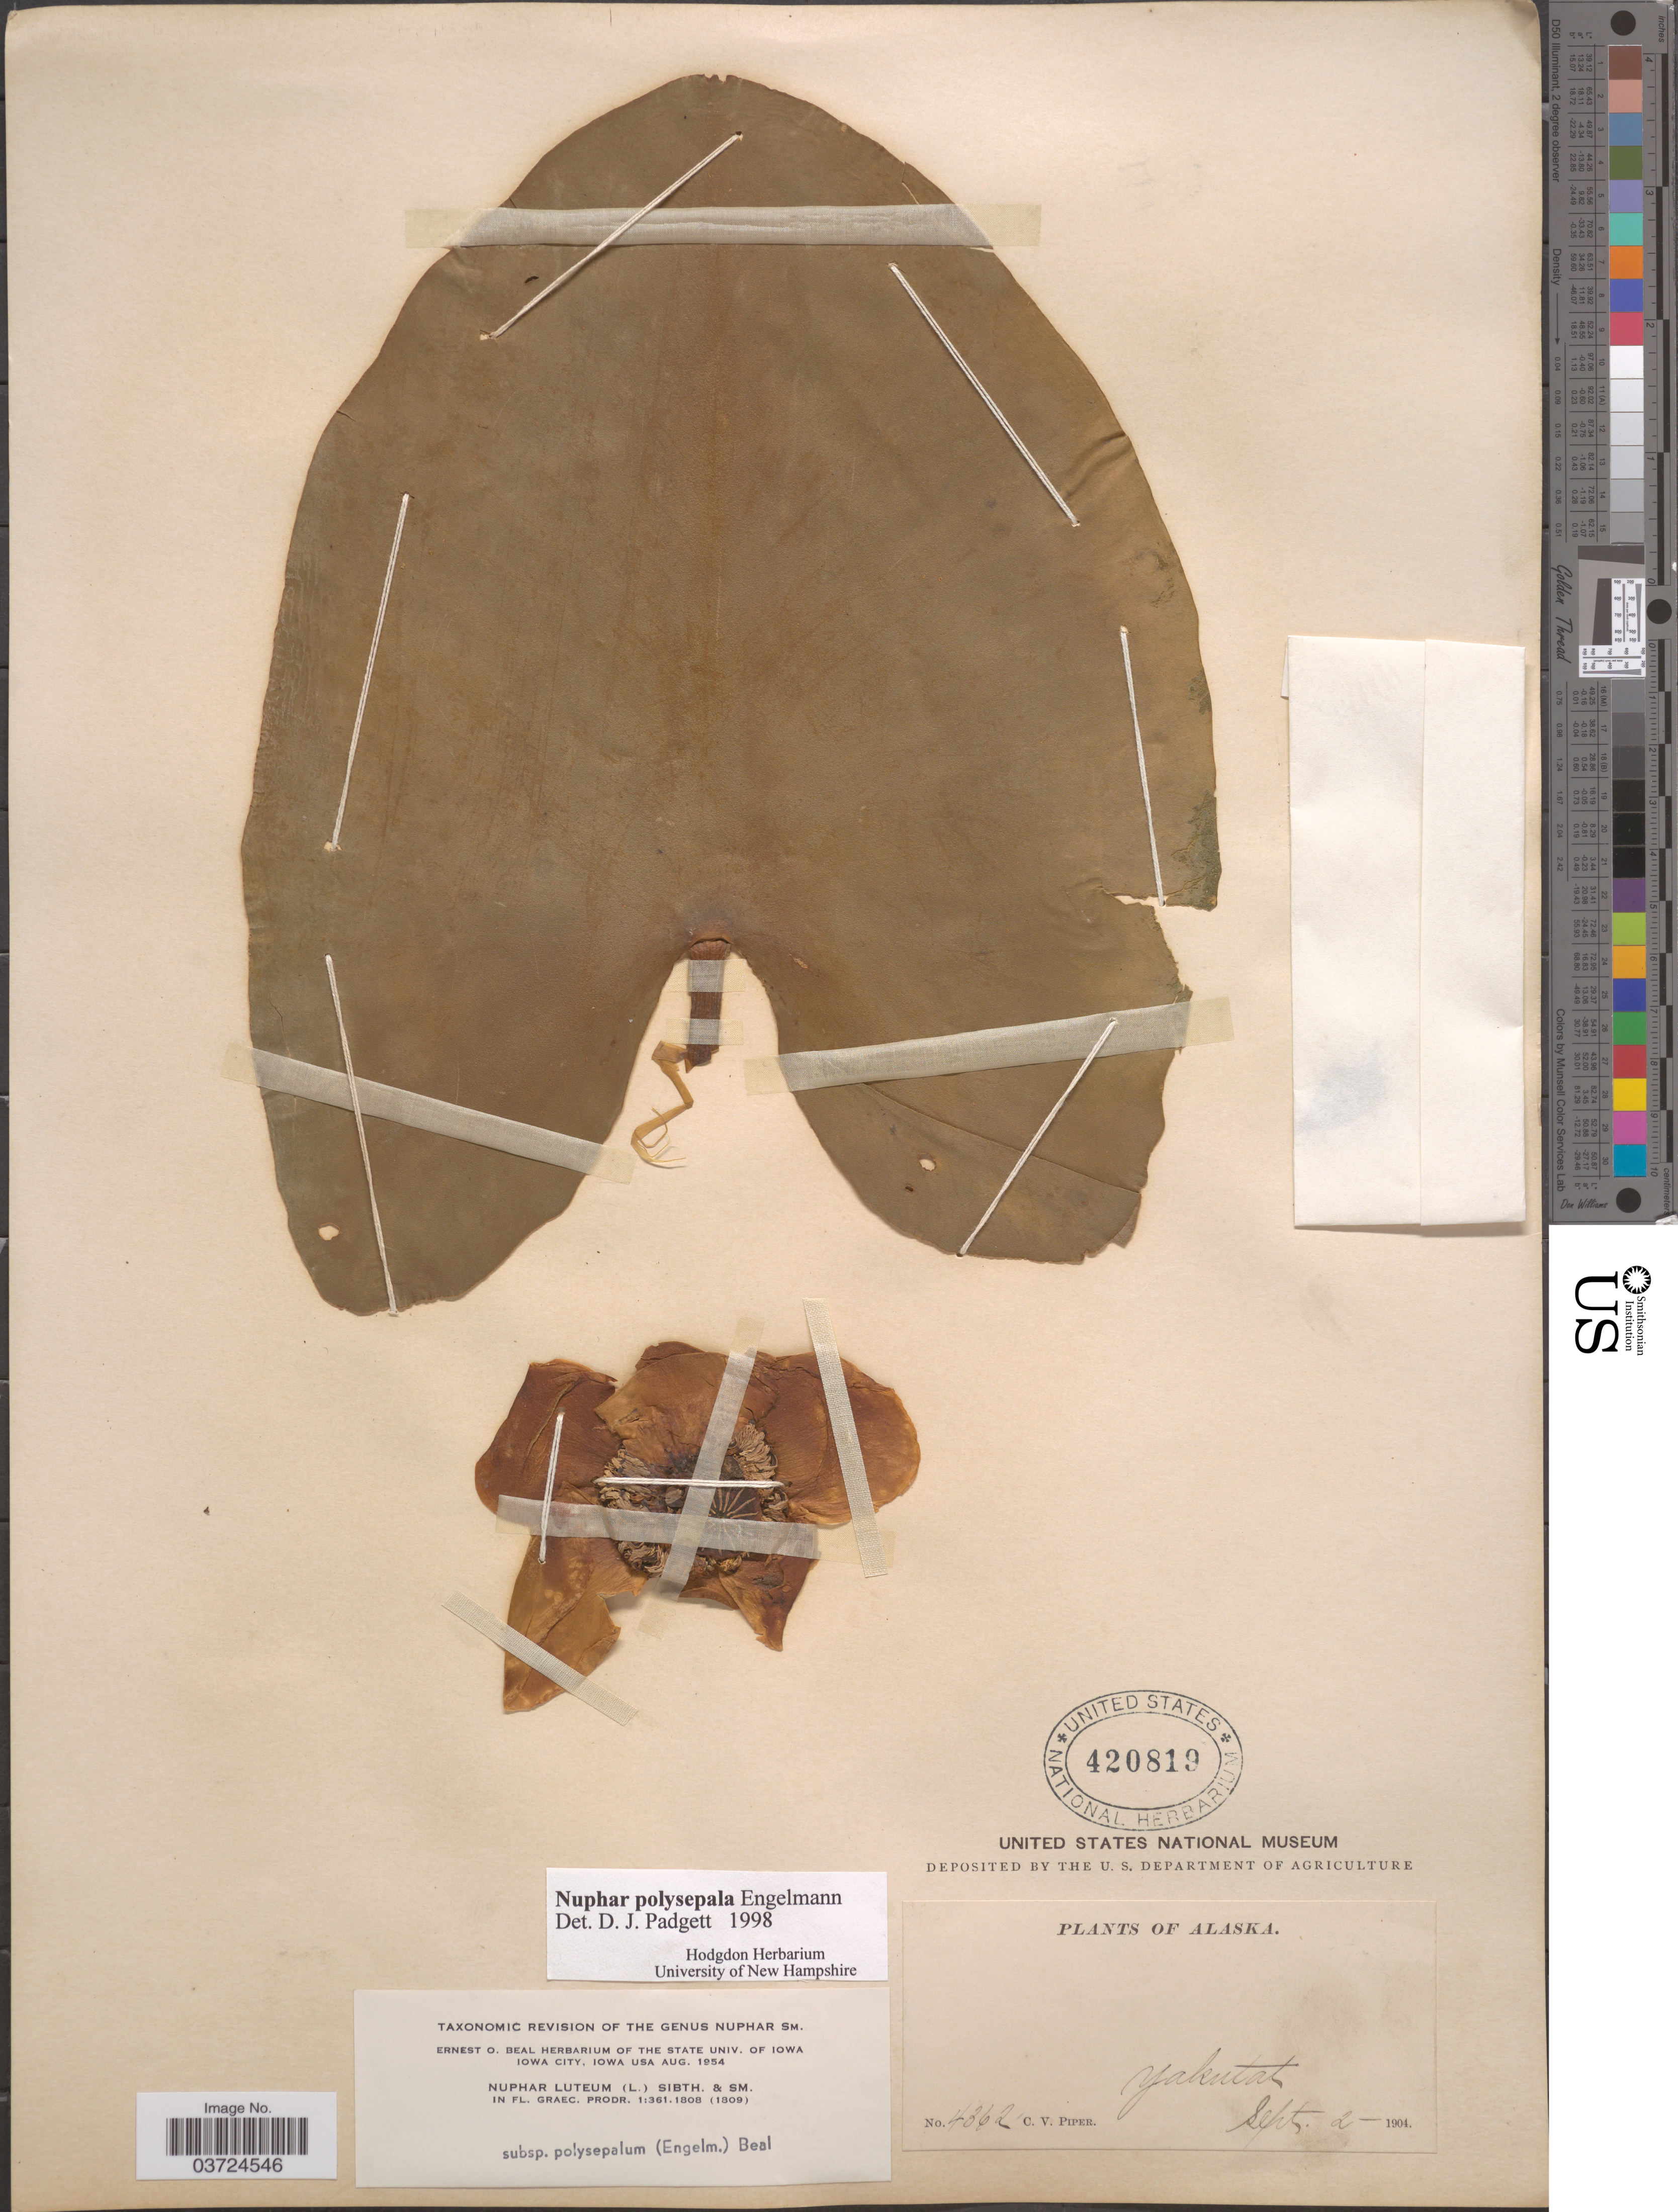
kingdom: Plantae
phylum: Tracheophyta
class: Magnoliopsida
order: Nymphaeales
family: Nymphaeaceae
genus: Nuphar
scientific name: Nuphar polysepala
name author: Englem.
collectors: C. V. Piper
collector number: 4362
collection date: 1904-09-02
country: United States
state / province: Alaska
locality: Yakutat.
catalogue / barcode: US 420819